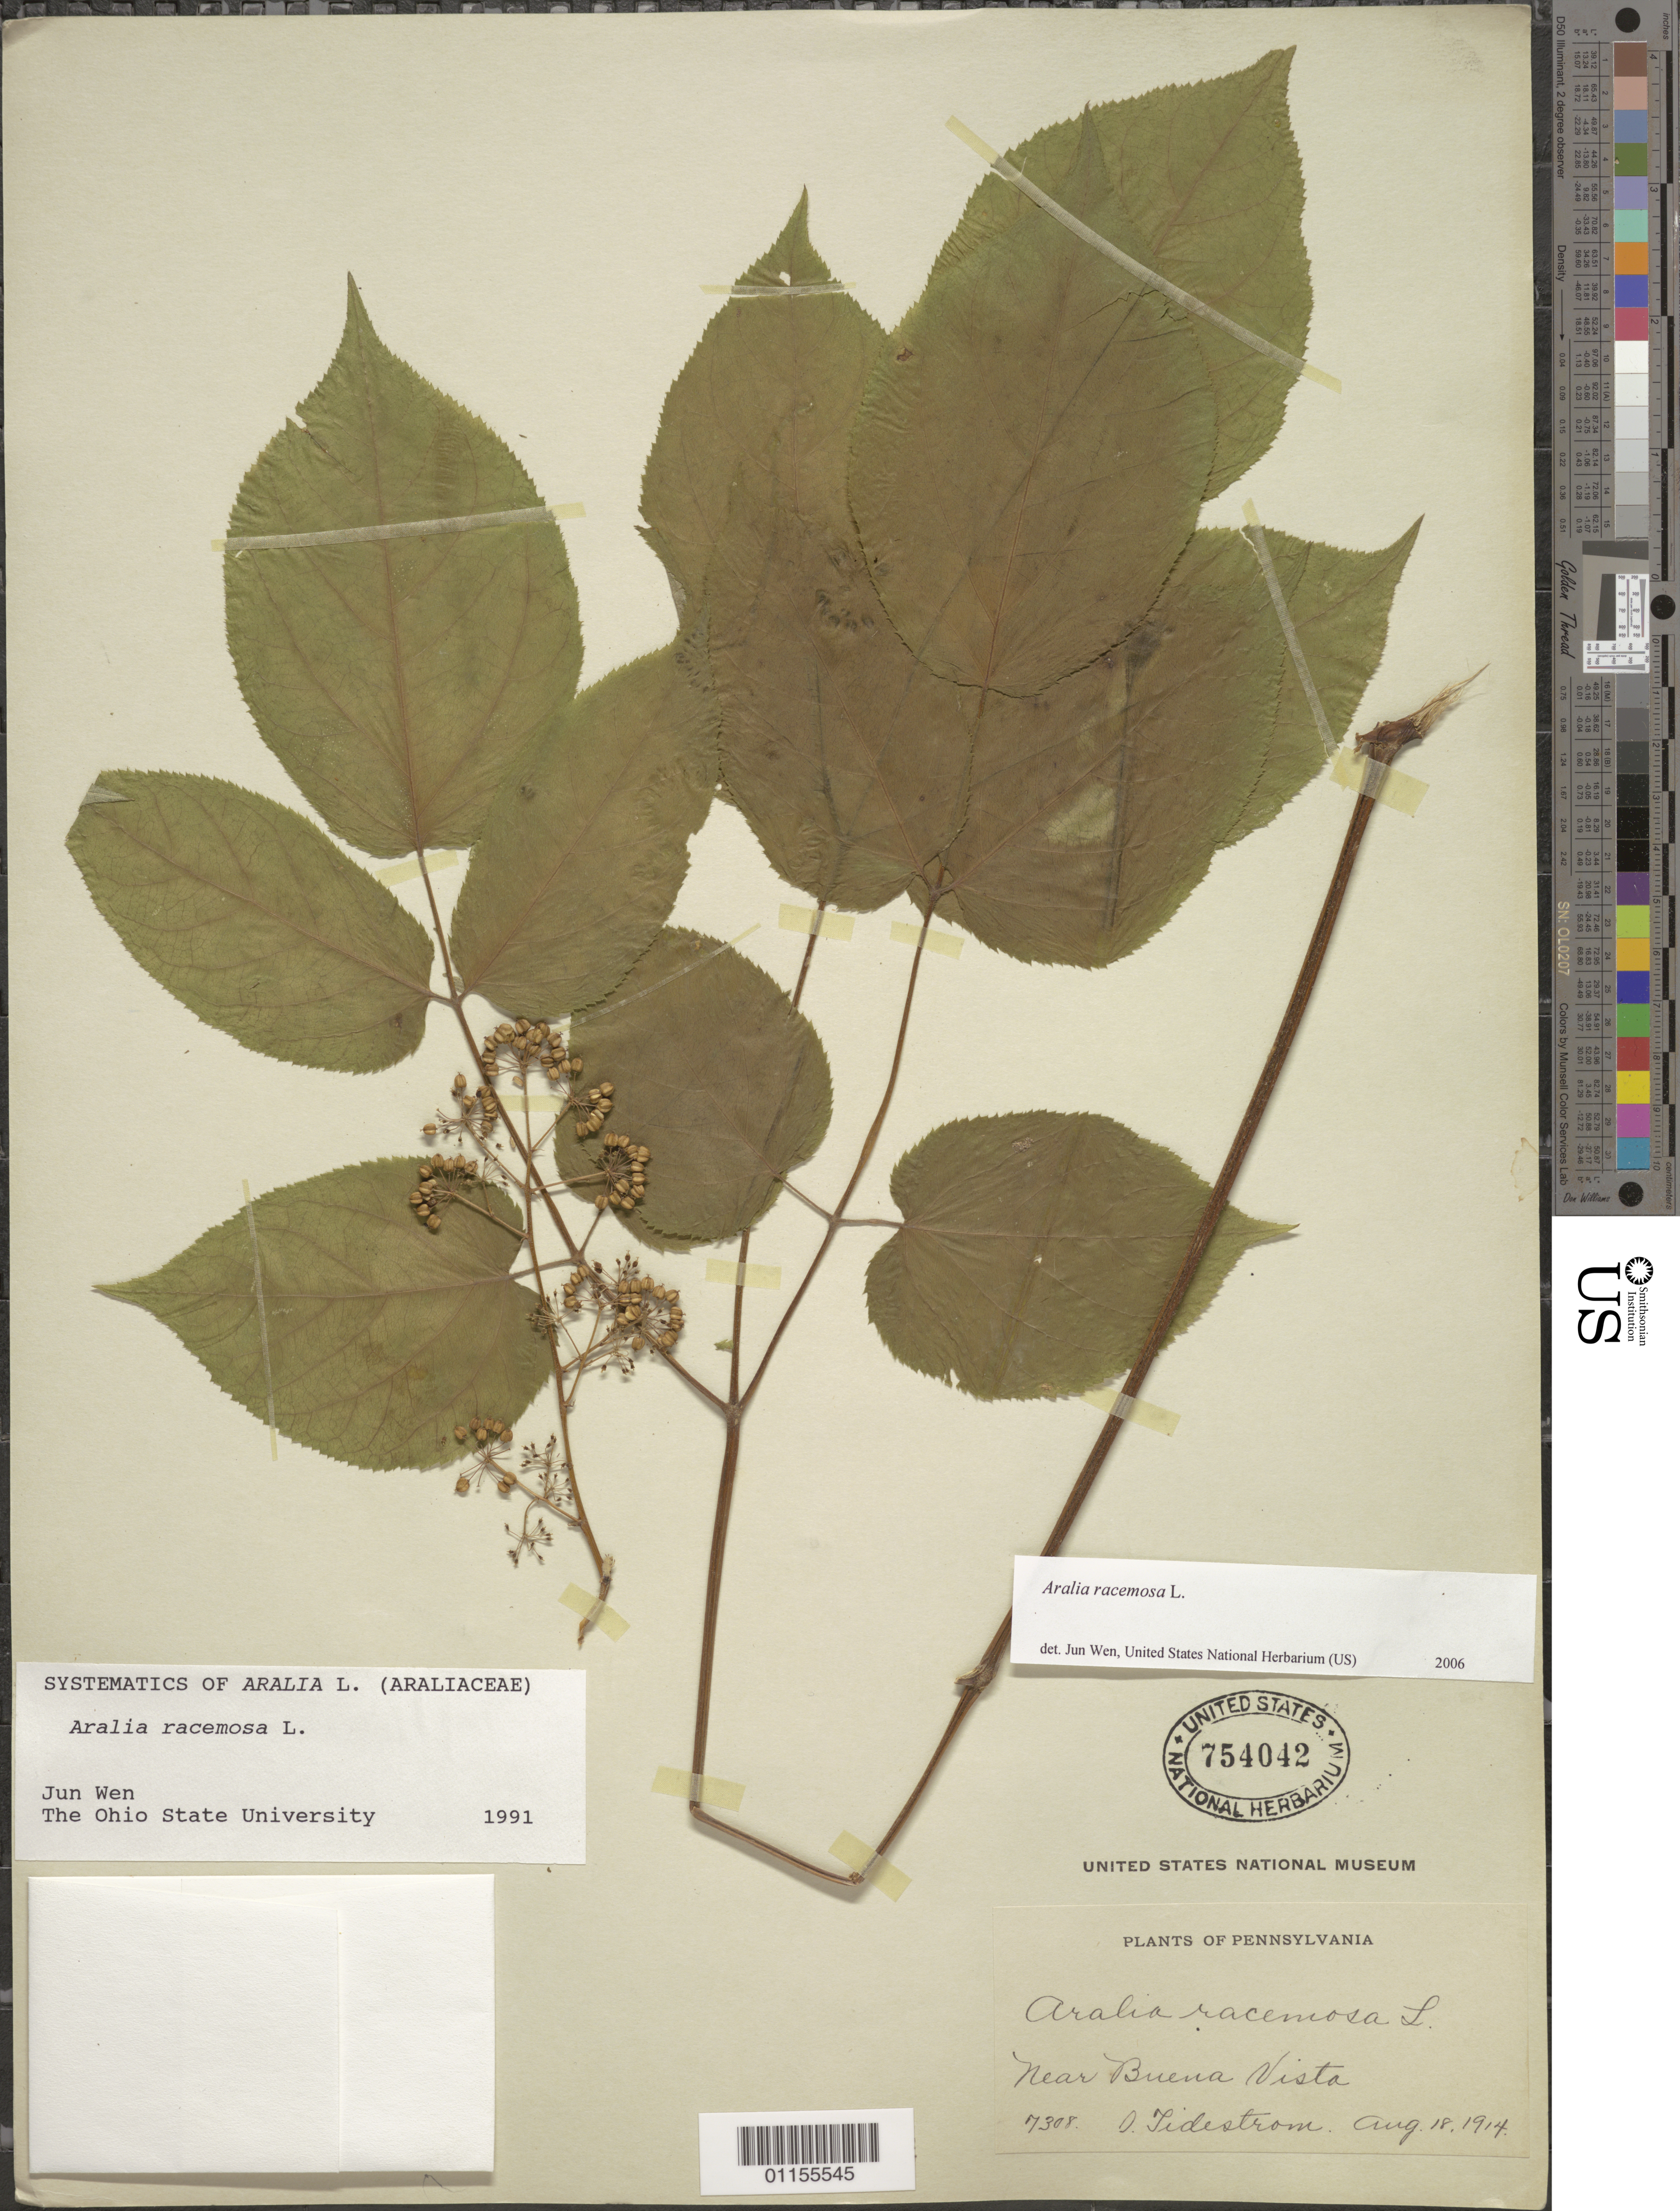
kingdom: Plantae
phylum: Tracheophyta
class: Magnoliopsida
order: Apiales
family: Araliaceae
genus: Aralia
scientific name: Aralia racemosa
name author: L.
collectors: O. Tidestrom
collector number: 7308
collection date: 1914-08-18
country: United States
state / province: Pennsylvania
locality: Buena Vista.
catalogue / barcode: US 754042